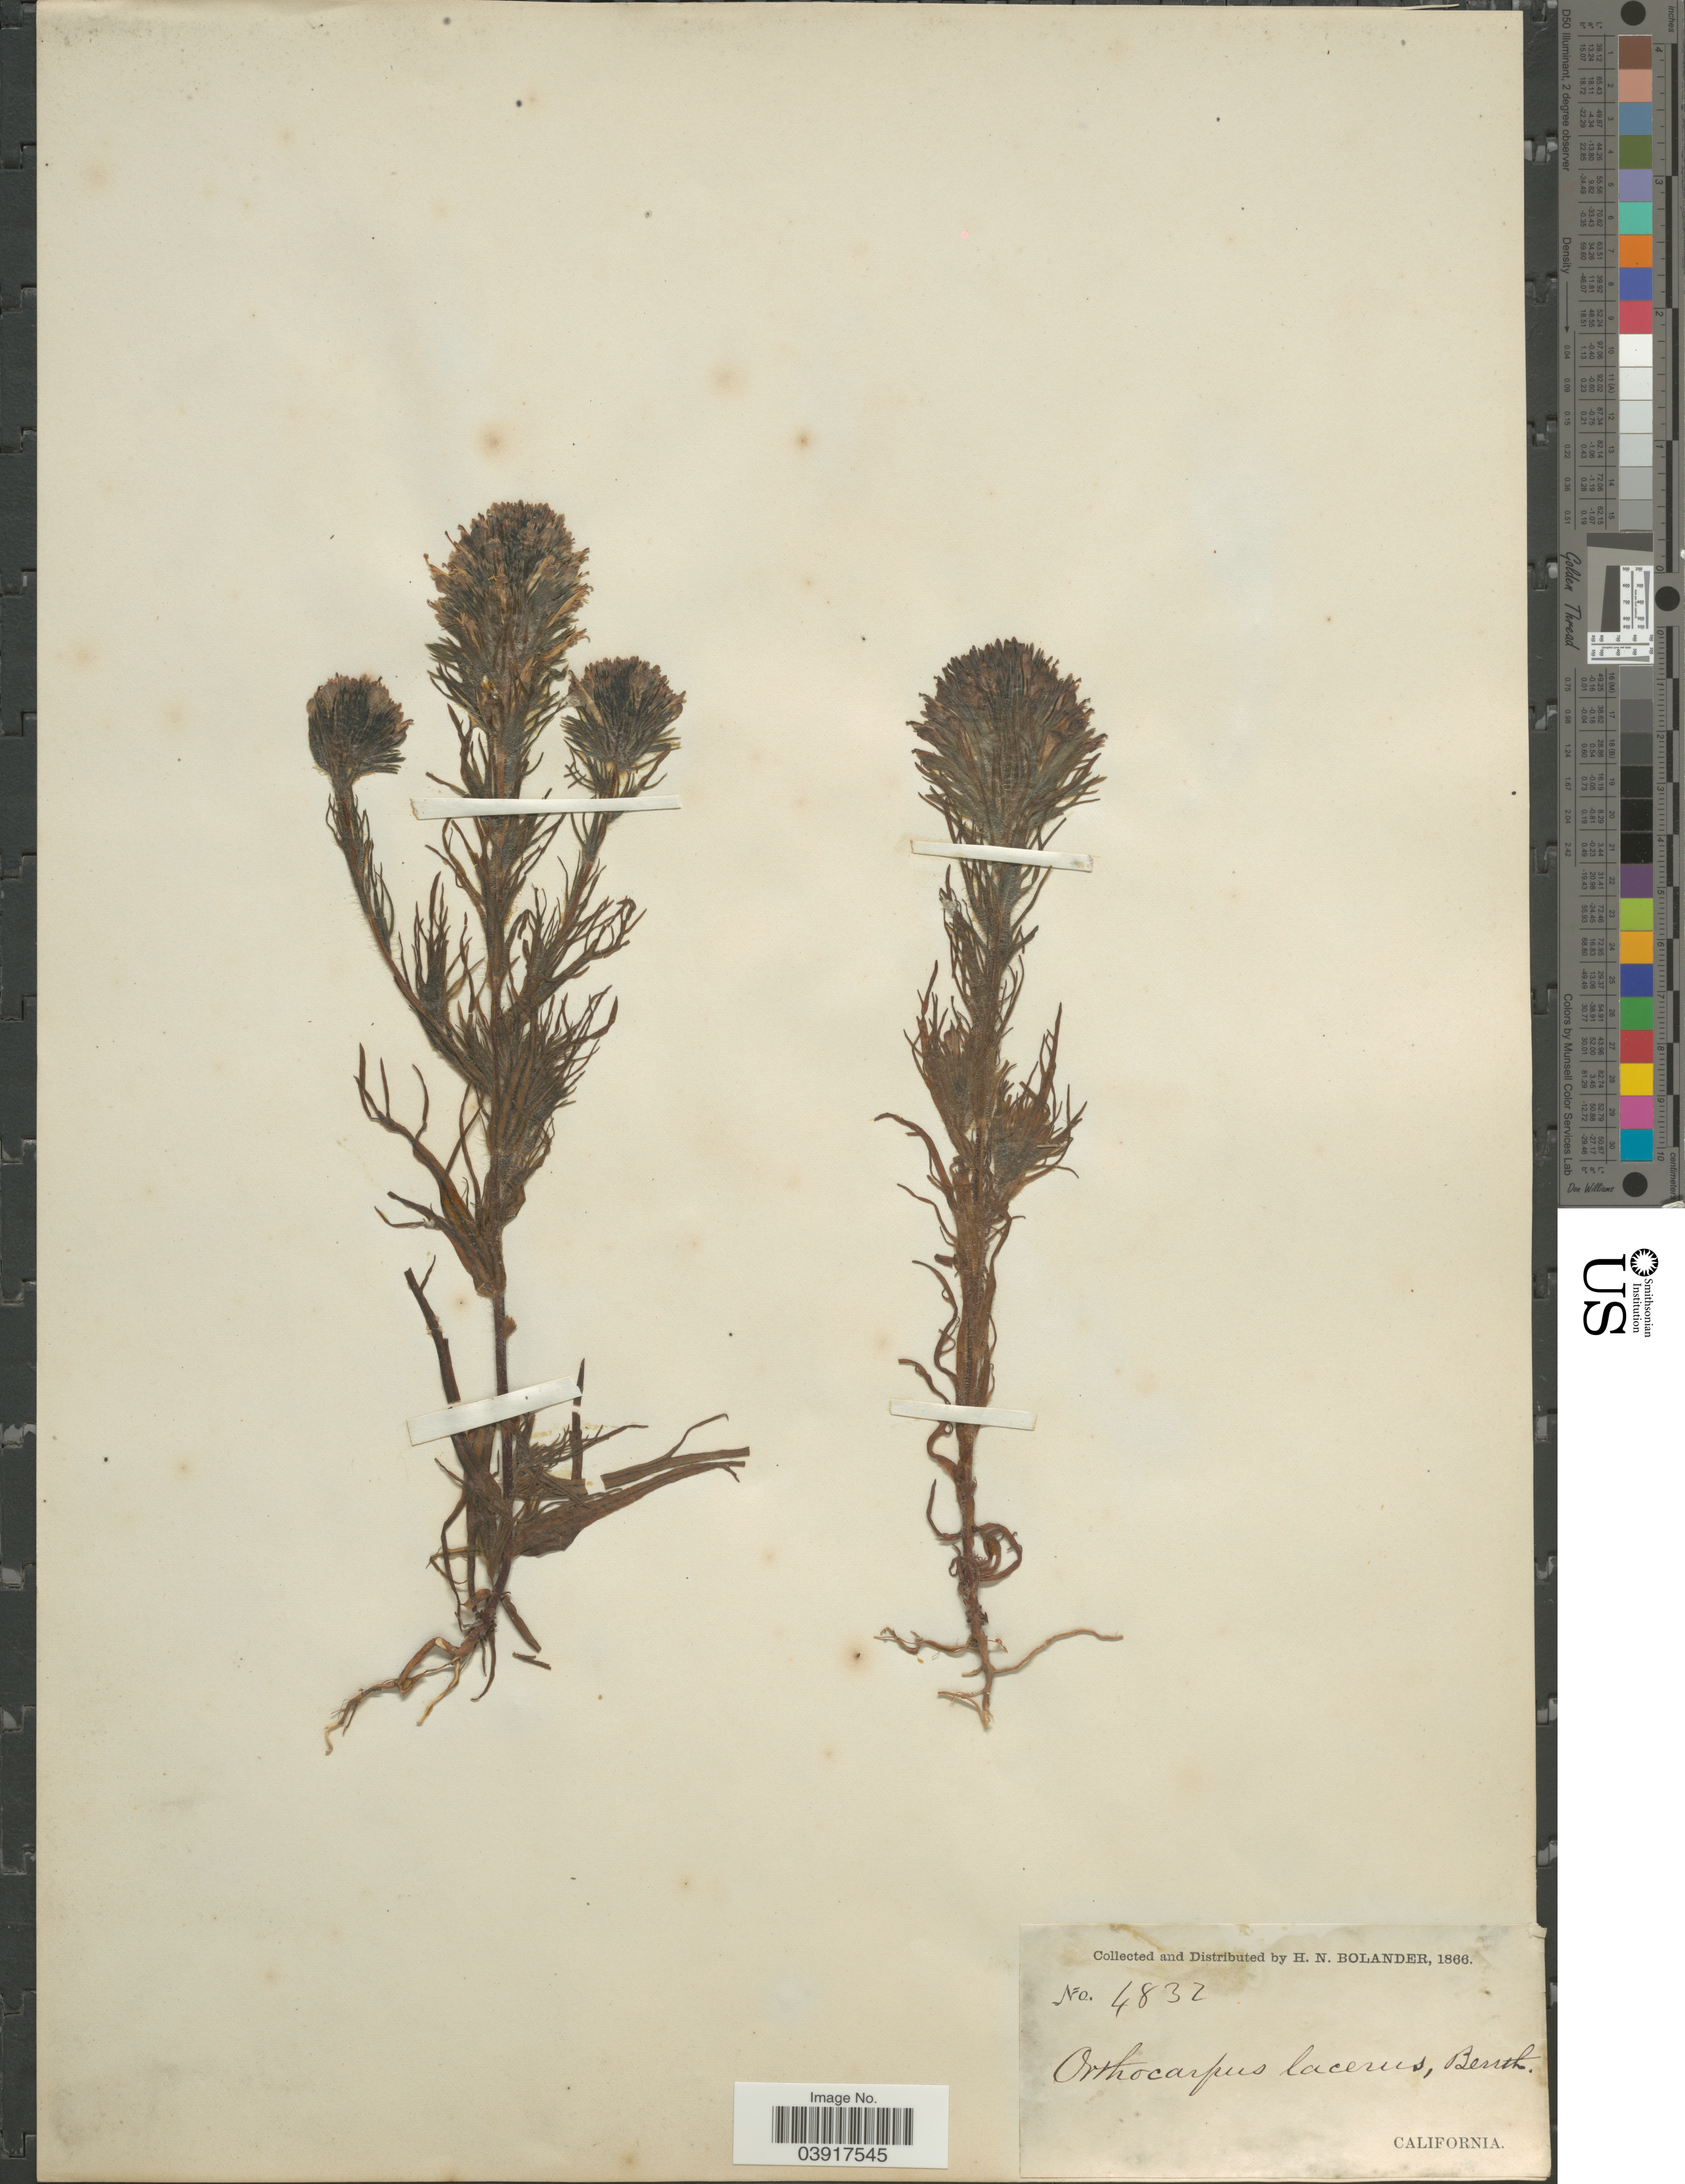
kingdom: Plantae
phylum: Tracheophyta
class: Magnoliopsida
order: Lamiales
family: Orobanchaceae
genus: Orthocarpus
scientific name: Orthocarpus lacerus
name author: Benth.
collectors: H. Bolander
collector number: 4832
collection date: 1866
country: United States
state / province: California